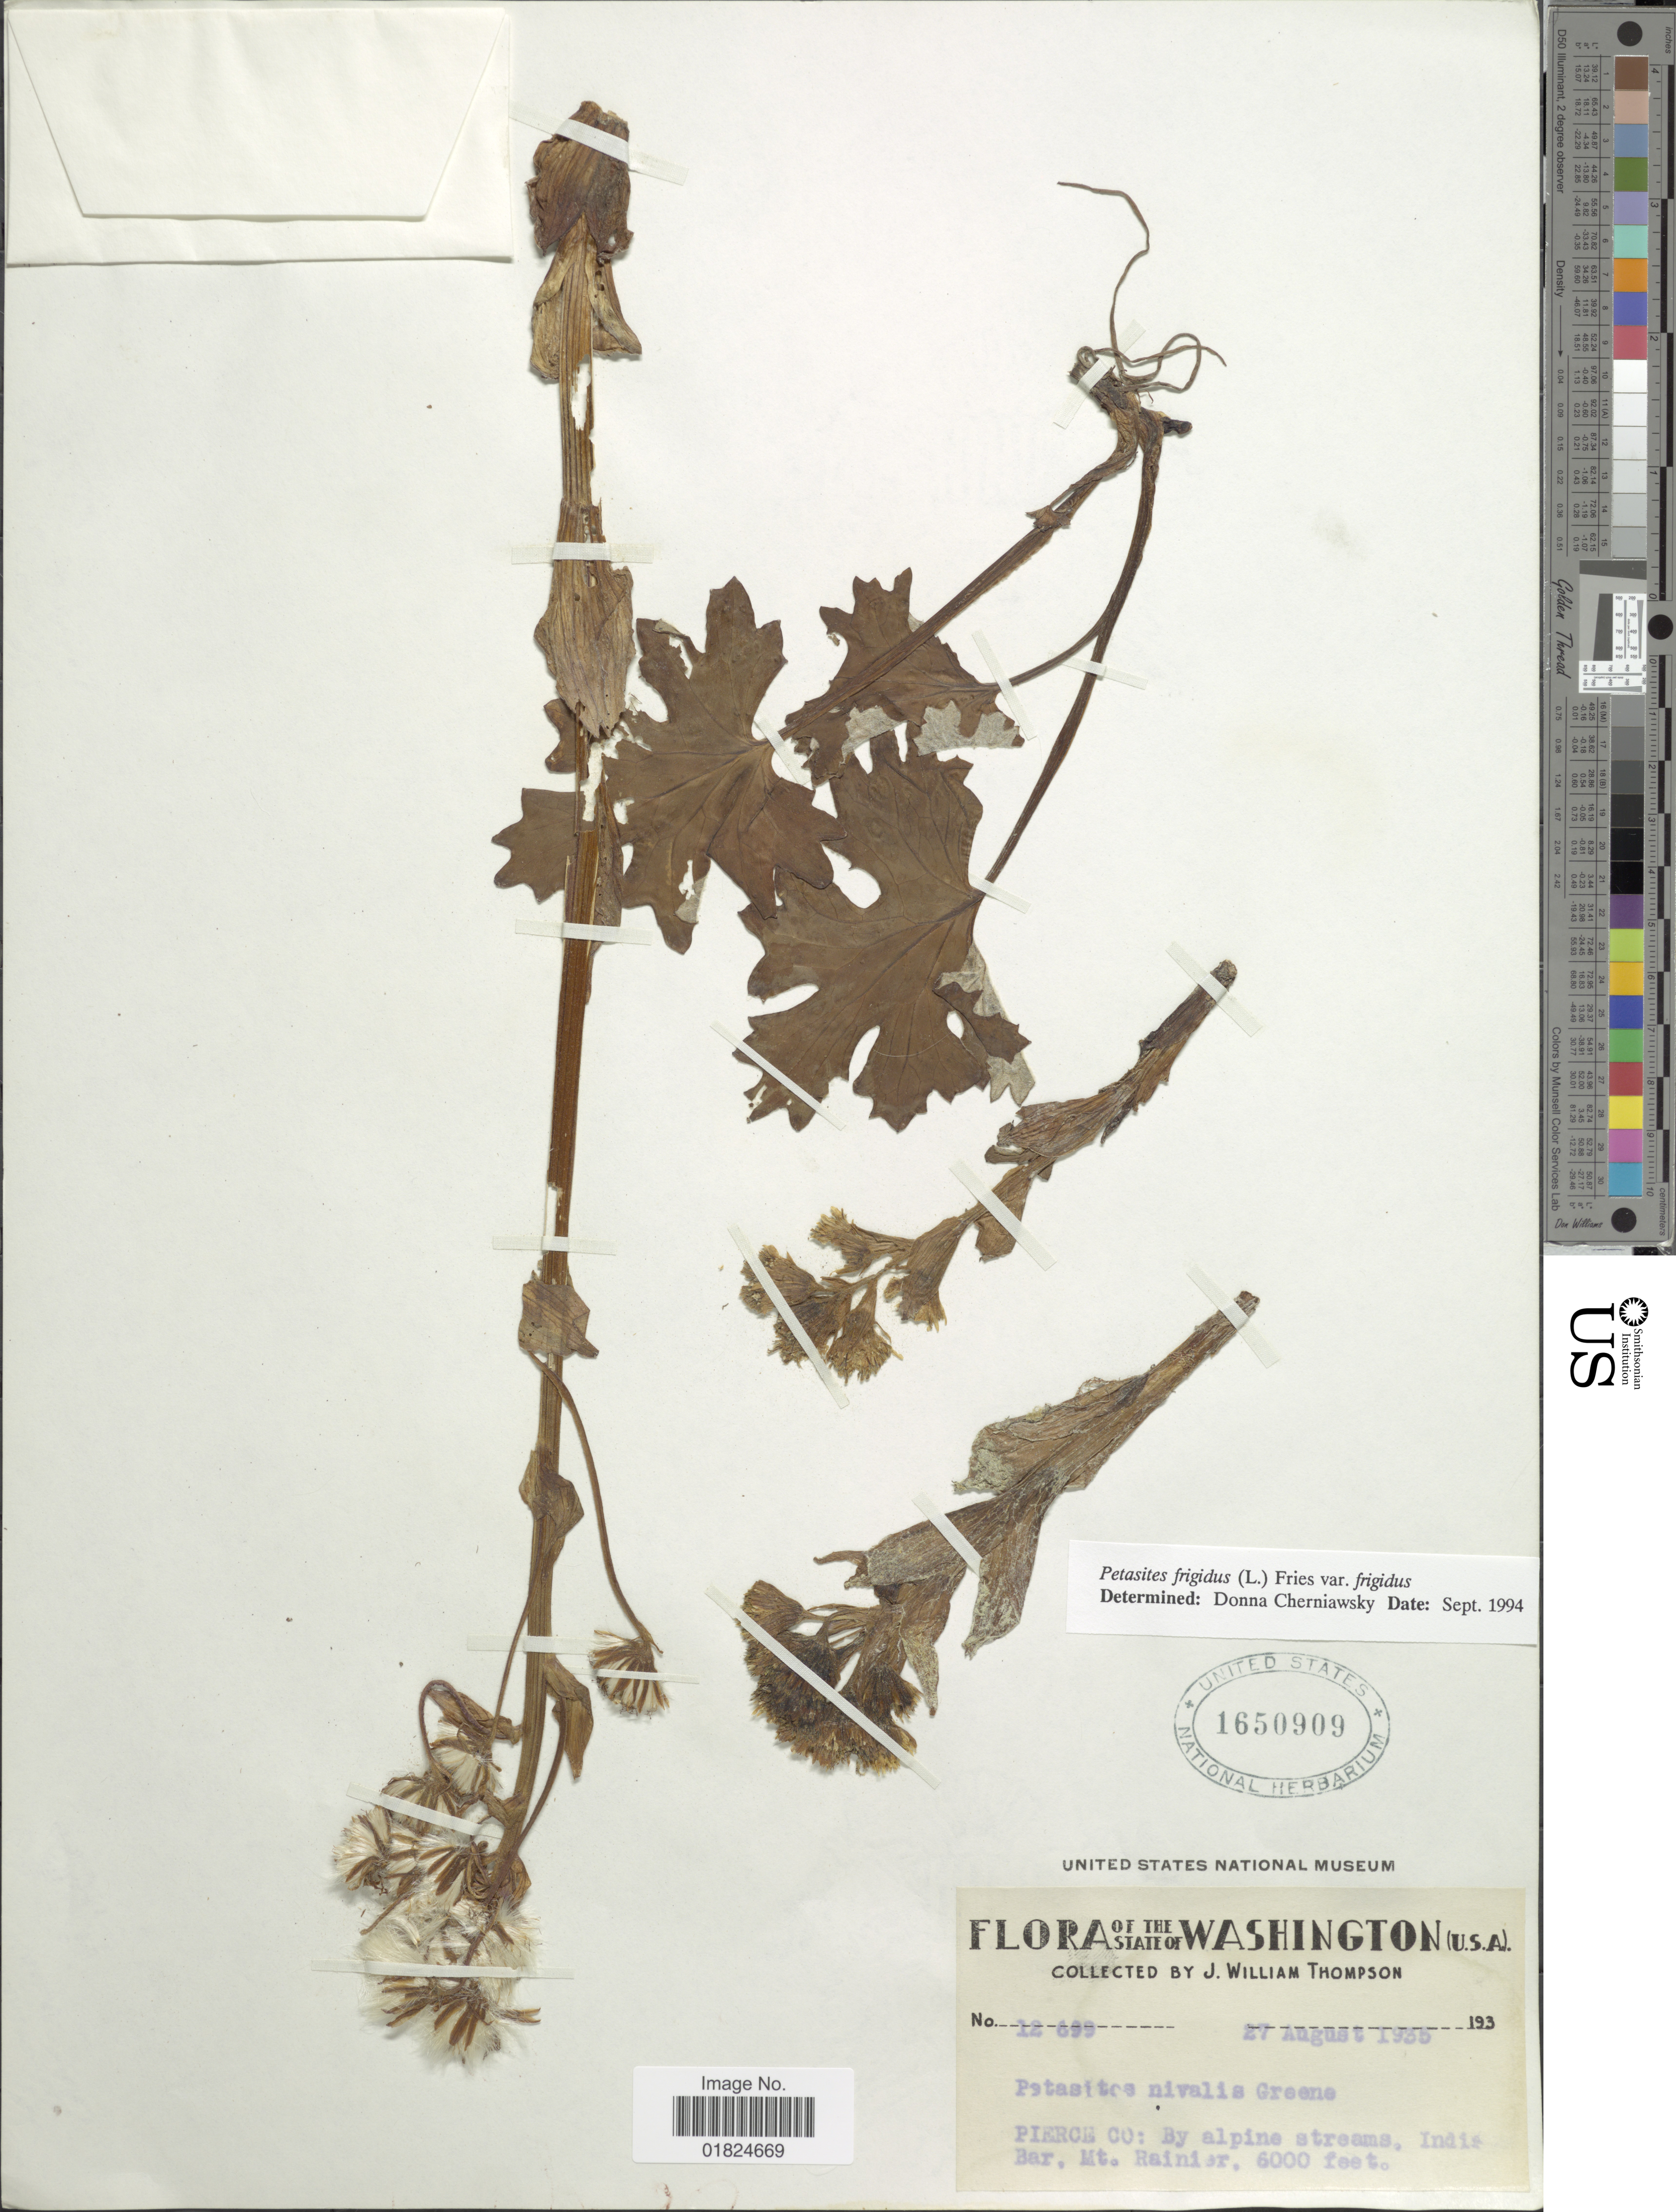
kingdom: Plantae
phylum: Tracheophyta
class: Magnoliopsida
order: Asterales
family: Asteraceae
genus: Petasites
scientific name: Petasites frigidus var. frigidus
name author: (L.) Fr.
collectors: J. W. Thompson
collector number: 12699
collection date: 1935-08-27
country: United States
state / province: Washington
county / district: Pierce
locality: State of Washington, Pierce Co: by alpine streams, Indis Bar, Mt. Rainier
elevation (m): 1829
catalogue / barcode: US 1650909